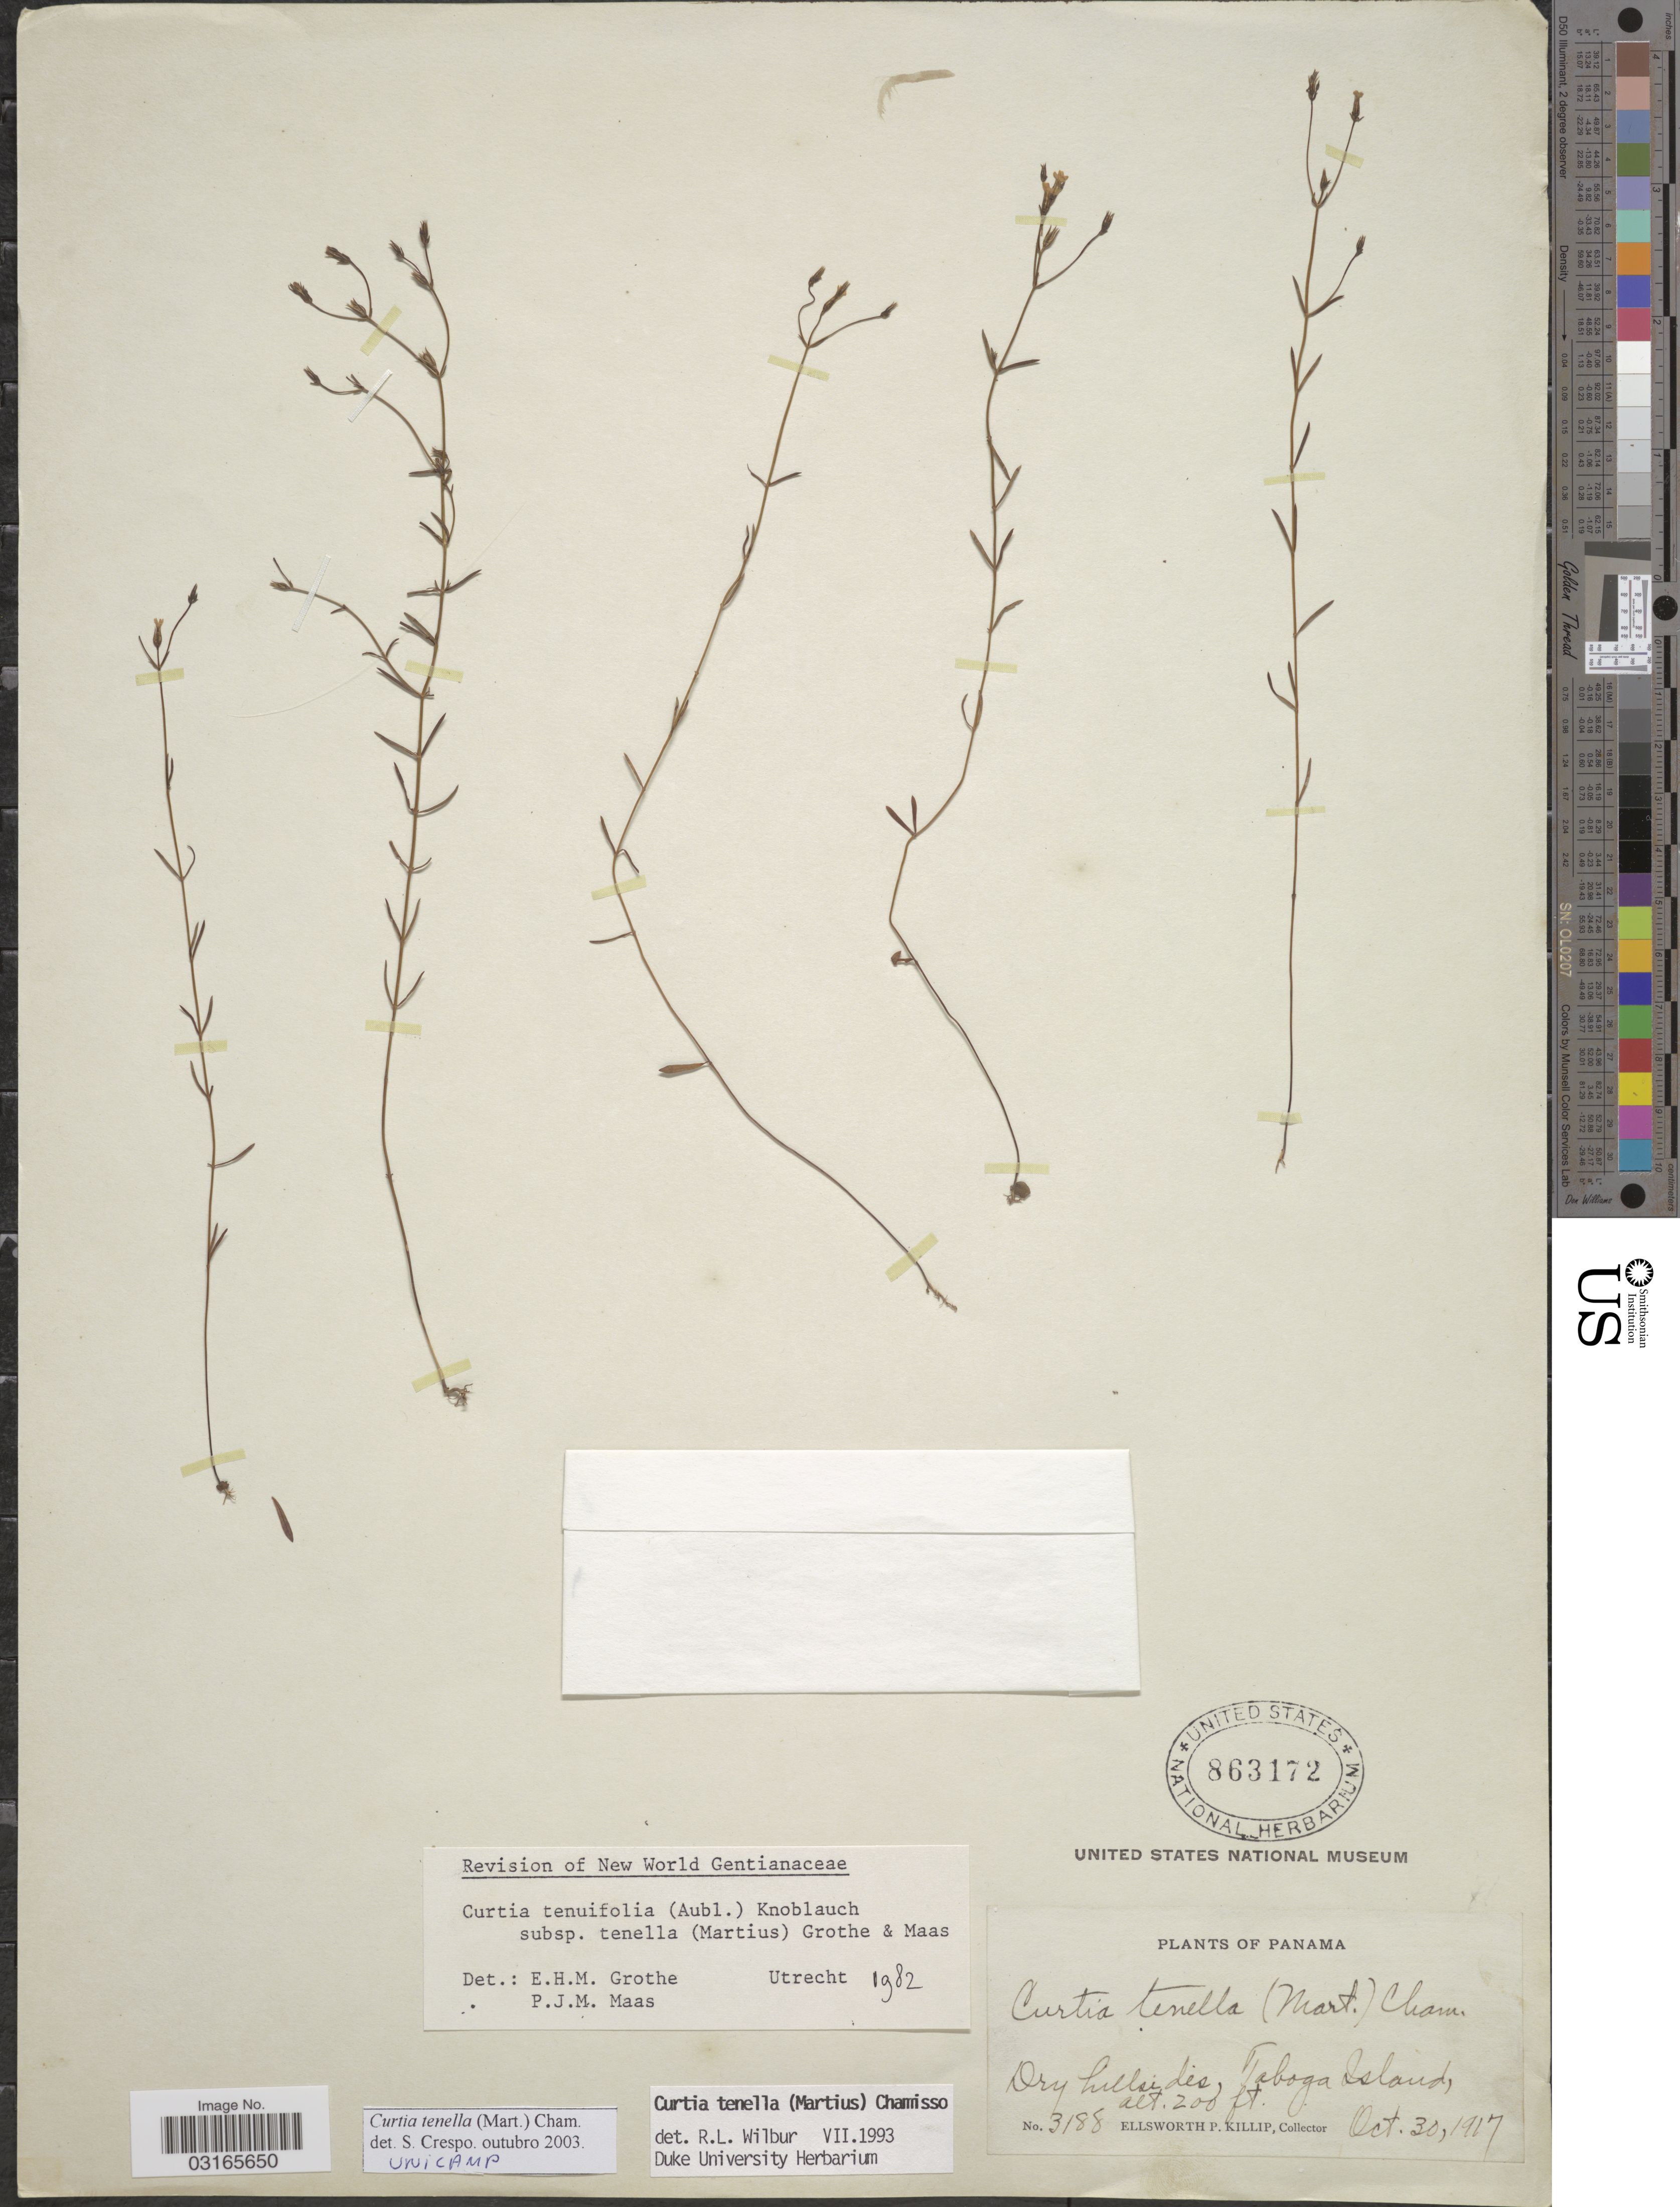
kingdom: Plantae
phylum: Tracheophyta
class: Magnoliopsida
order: Gentianales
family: Gentianaceae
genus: Curtia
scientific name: Curtia tenella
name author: (Mart.) Cham.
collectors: E. P. Killip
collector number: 3188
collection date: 1917-10-30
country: Panama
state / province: Panamá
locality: Dry hillsides, Taboga Island.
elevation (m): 61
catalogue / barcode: US 863172